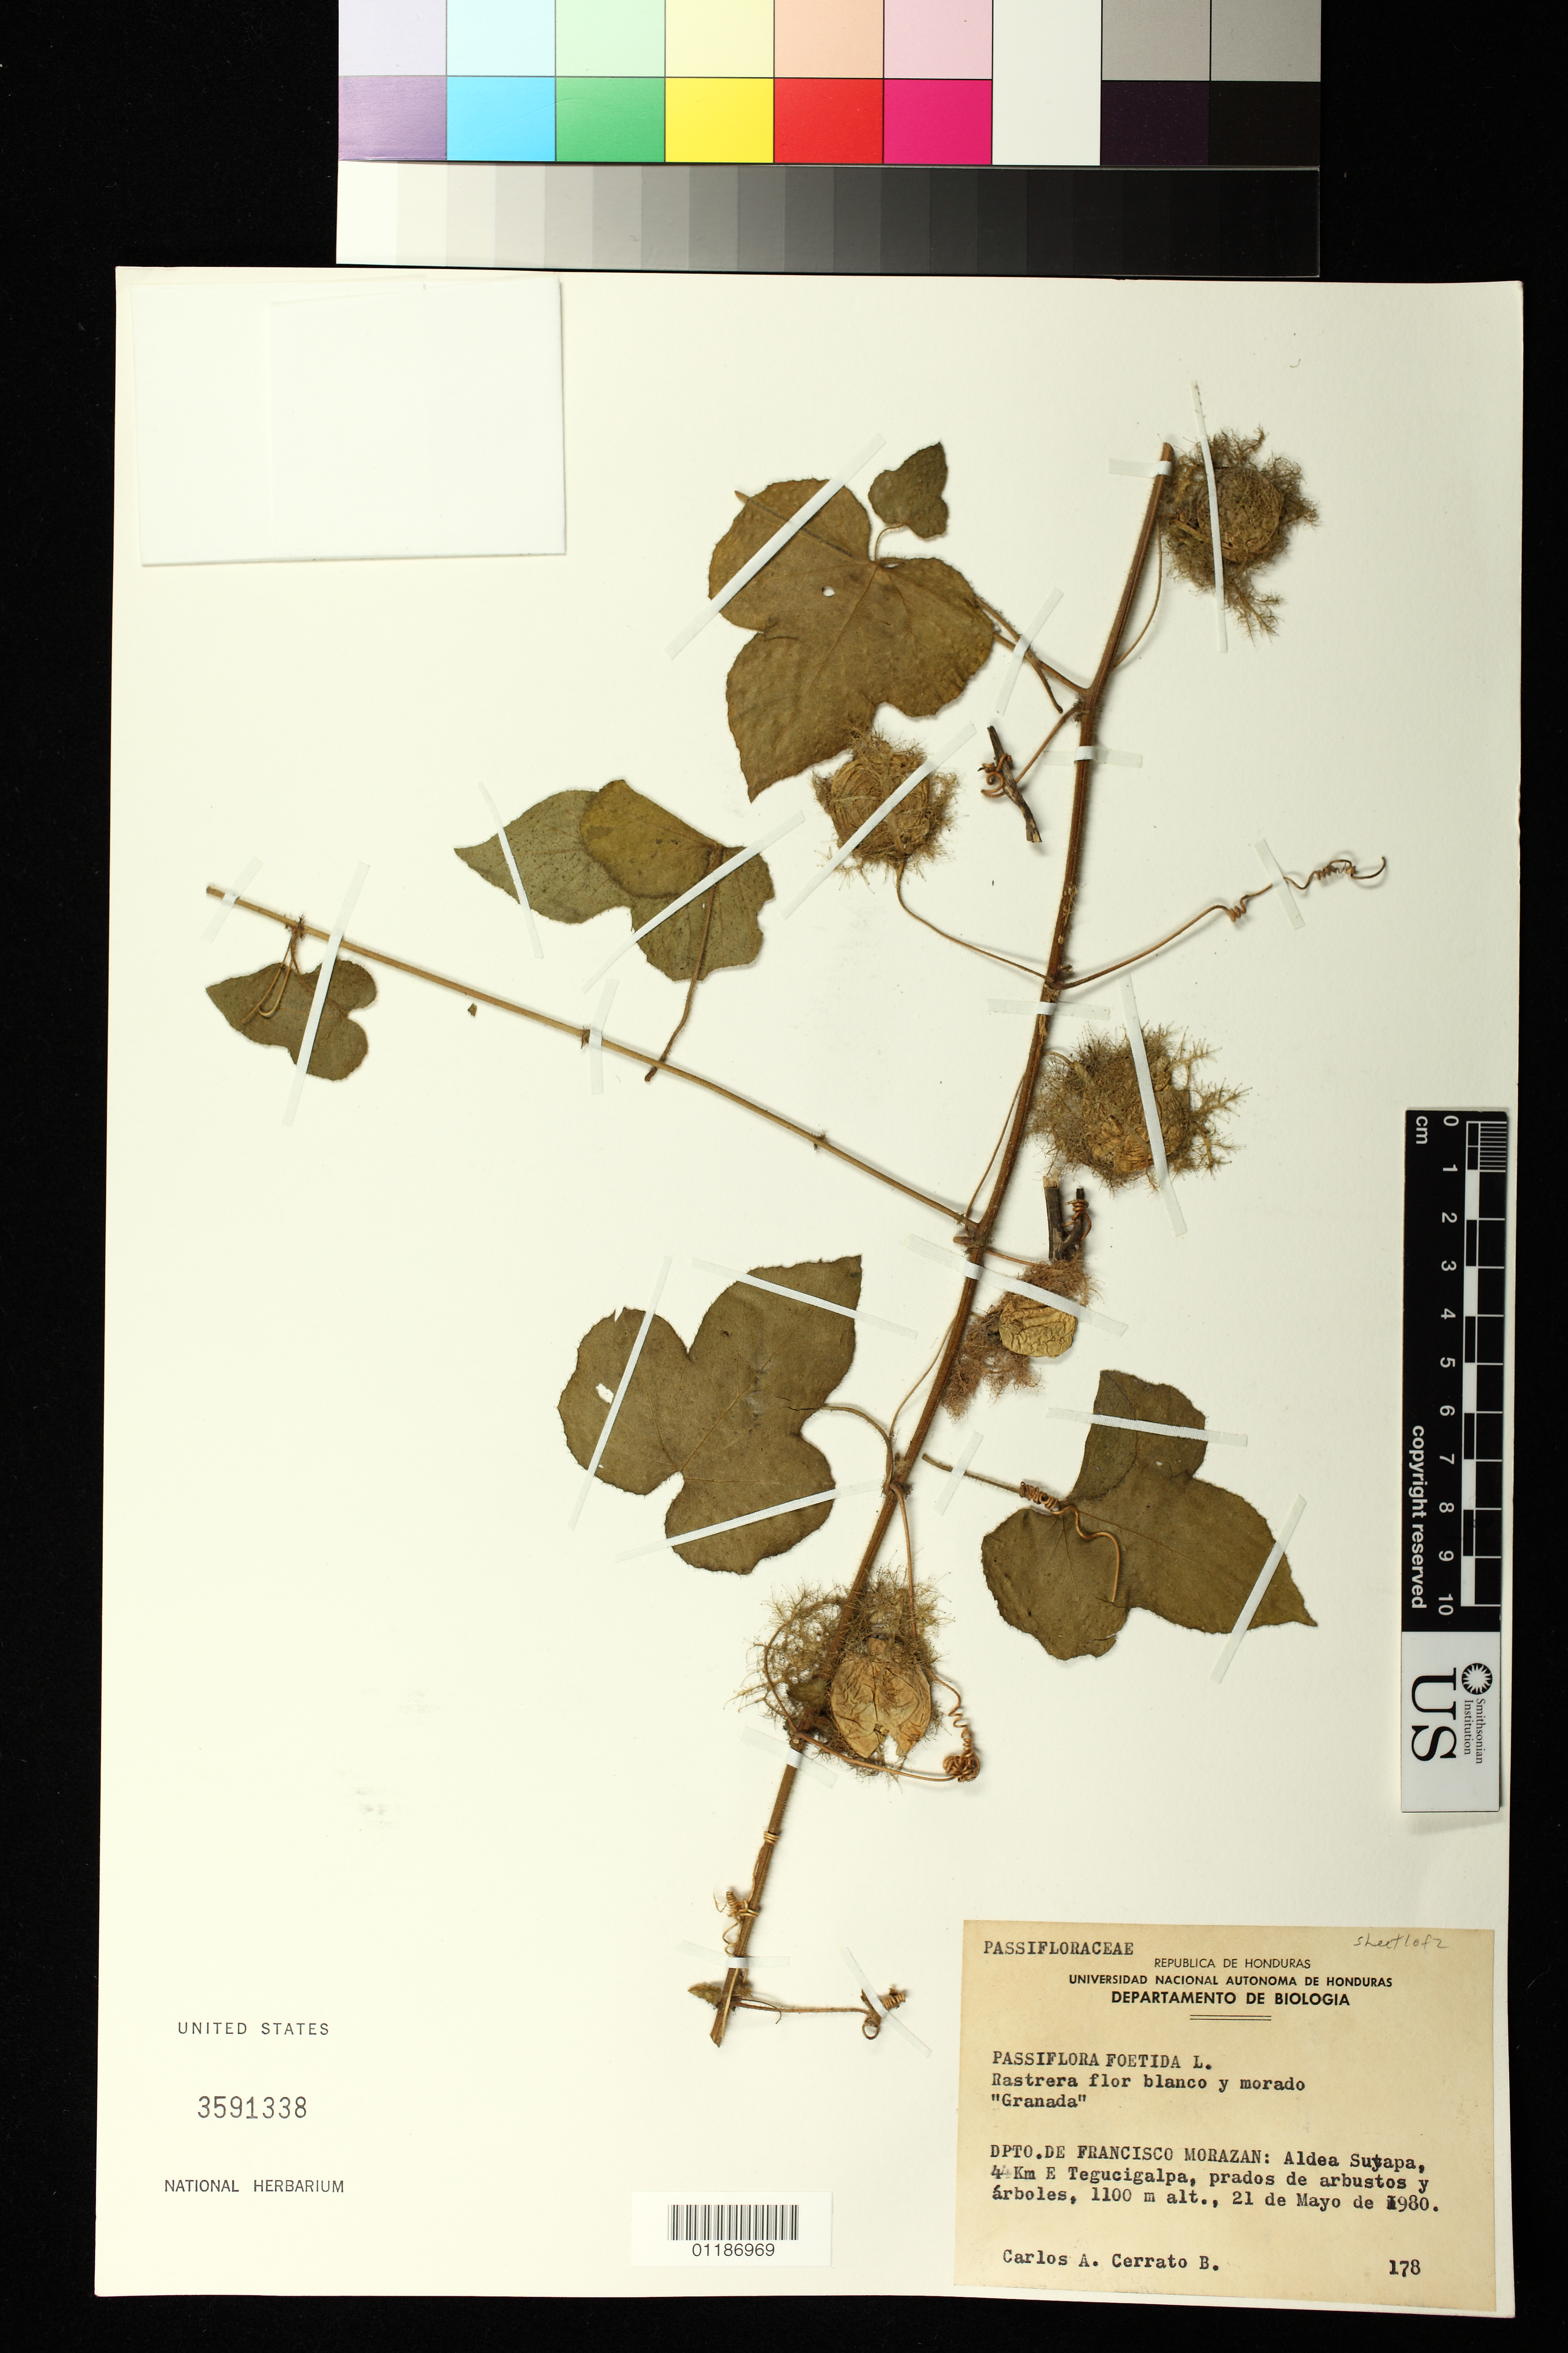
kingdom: Plantae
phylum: Tracheophyta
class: Magnoliopsida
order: Malpighiales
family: Passifloraceae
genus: Passiflora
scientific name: Passiflora foetida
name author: L.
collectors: C. Cerrato B.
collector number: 178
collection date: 1980-05-21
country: Honduras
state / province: Fco. Morazán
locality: Aldea Suyapa, 44 km. E Tegucigalpa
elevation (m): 1100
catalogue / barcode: US 3591338